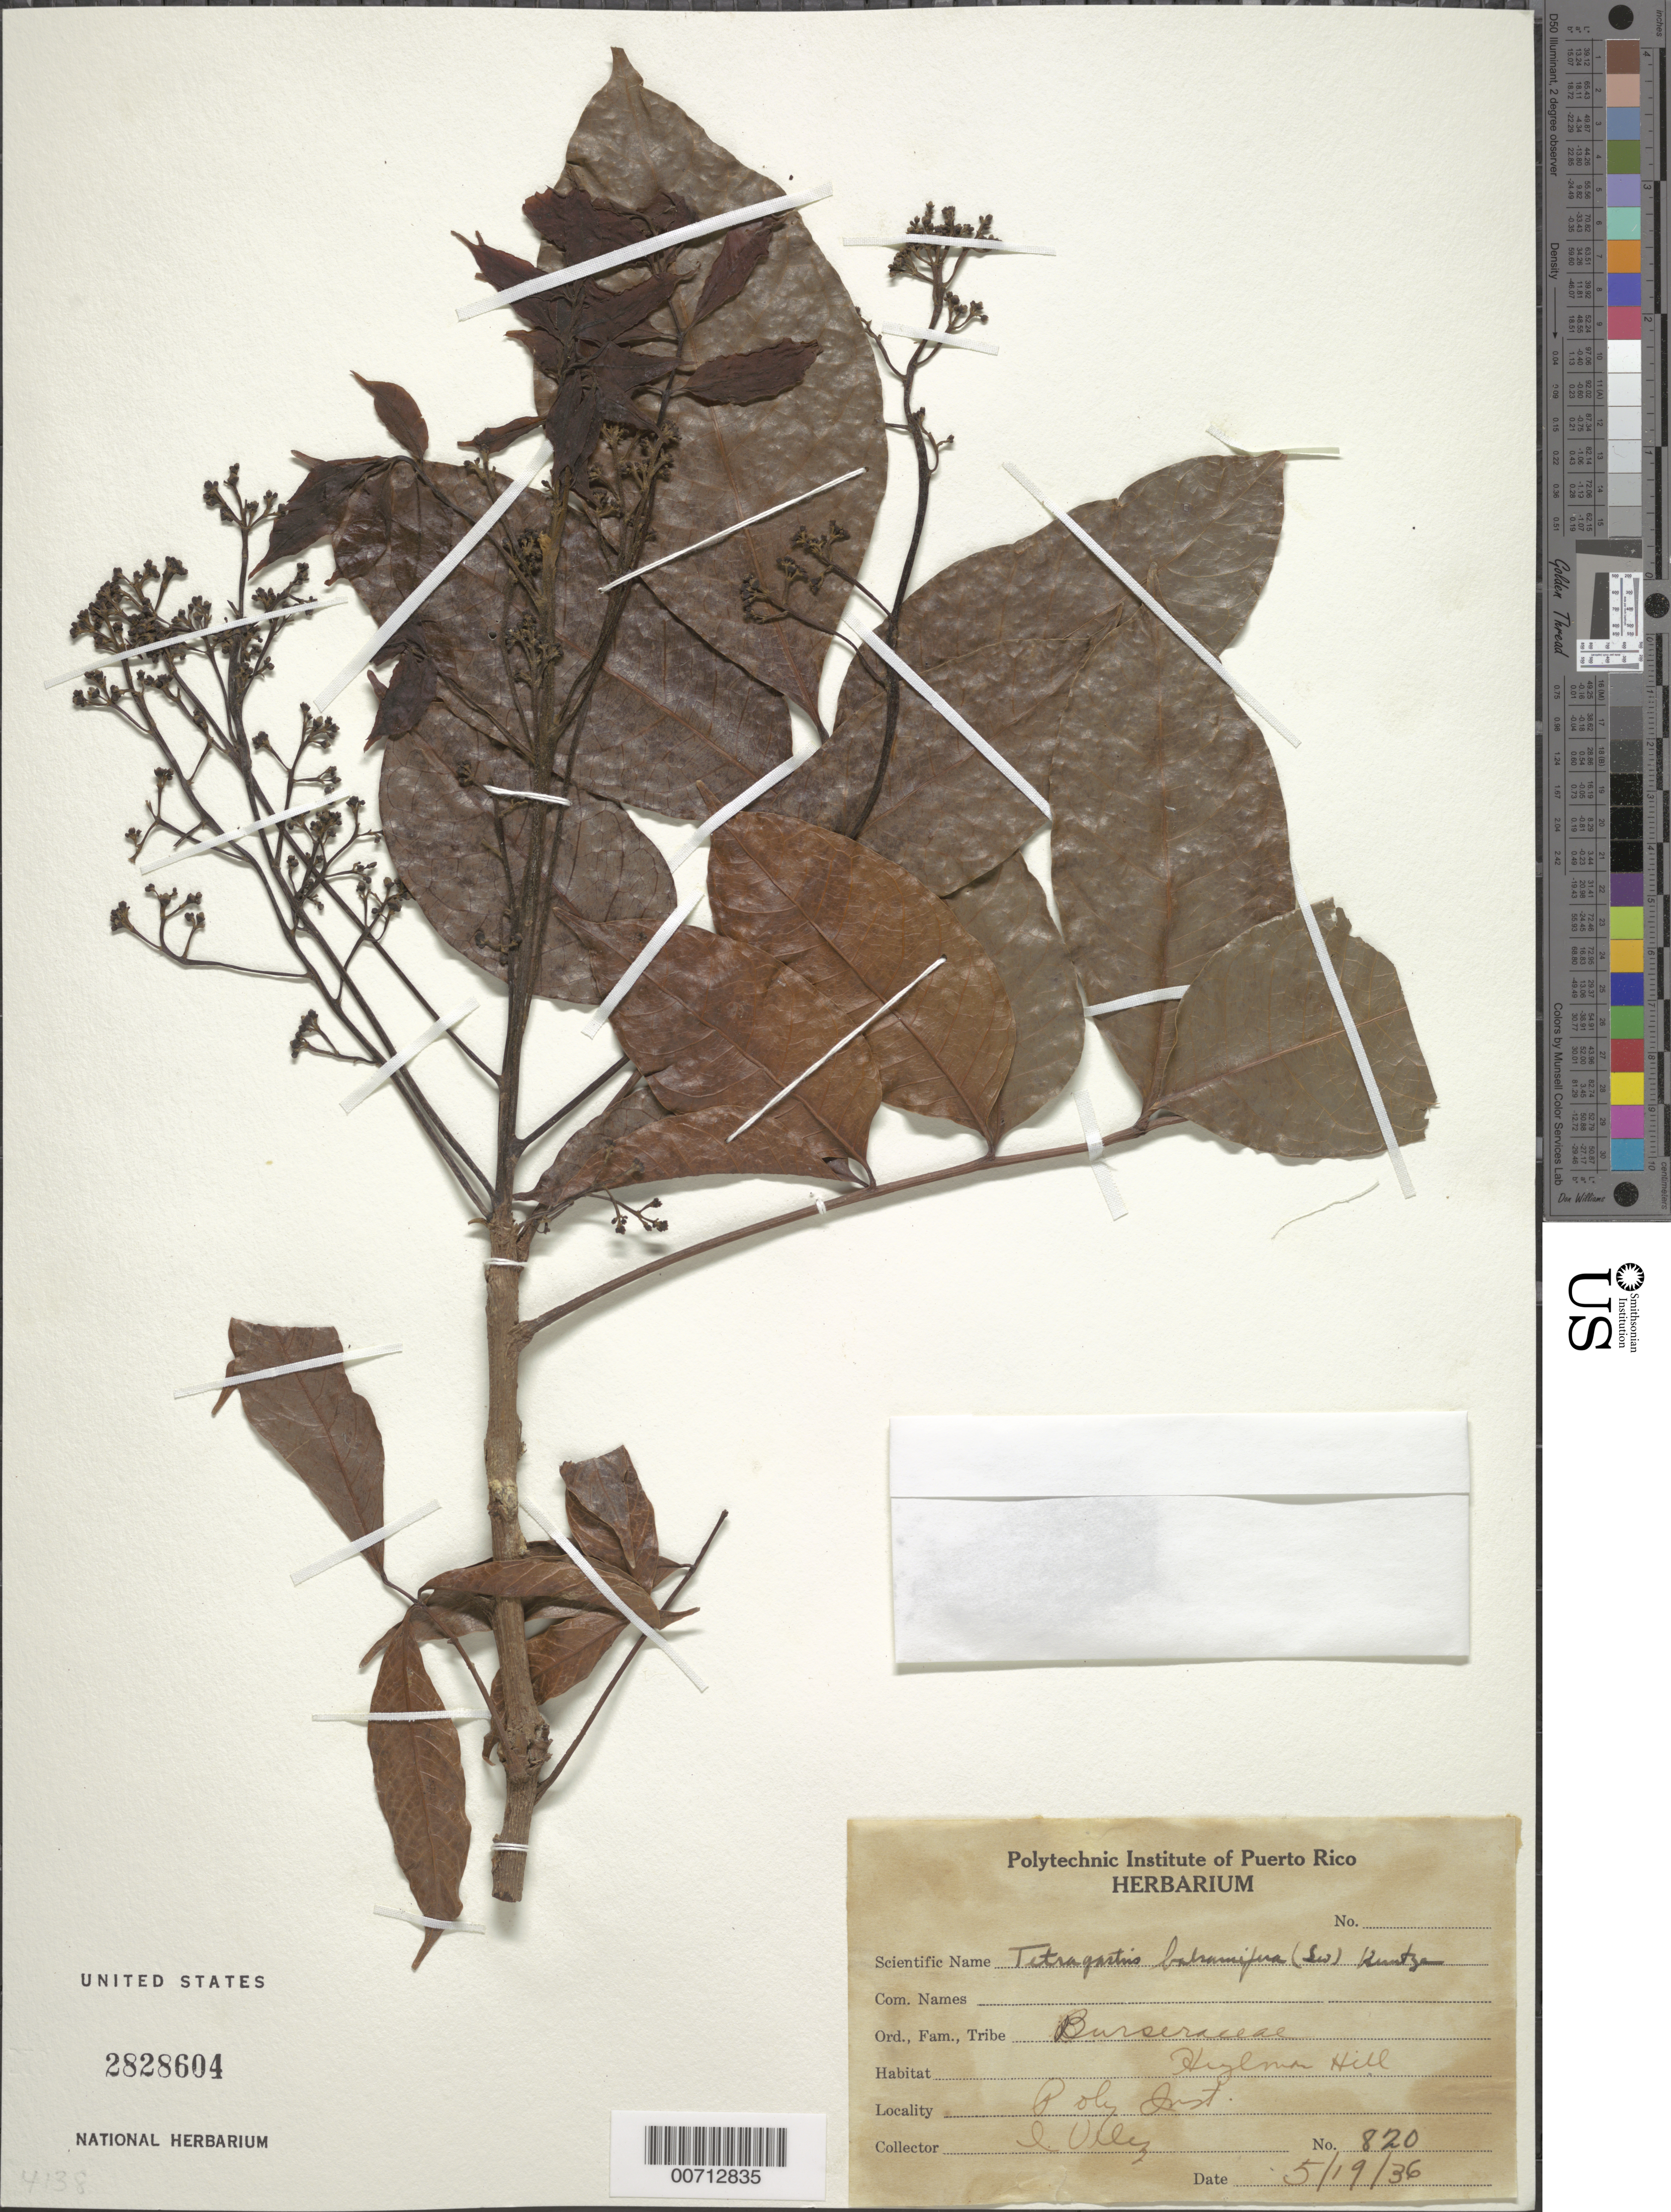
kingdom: Plantae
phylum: Tracheophyta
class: Magnoliopsida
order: Sapindales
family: Burseraceae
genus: Protium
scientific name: Protium balsamiferum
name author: (Sw.) Daly & P. Fine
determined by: Daly, Douglas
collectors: I. Vélez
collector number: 820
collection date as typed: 19 May 1936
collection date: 1936-05-19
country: Puerto Rico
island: Greater Antilles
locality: Polytechnic Ins.; Hiylma Hill?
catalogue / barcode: US 2828604